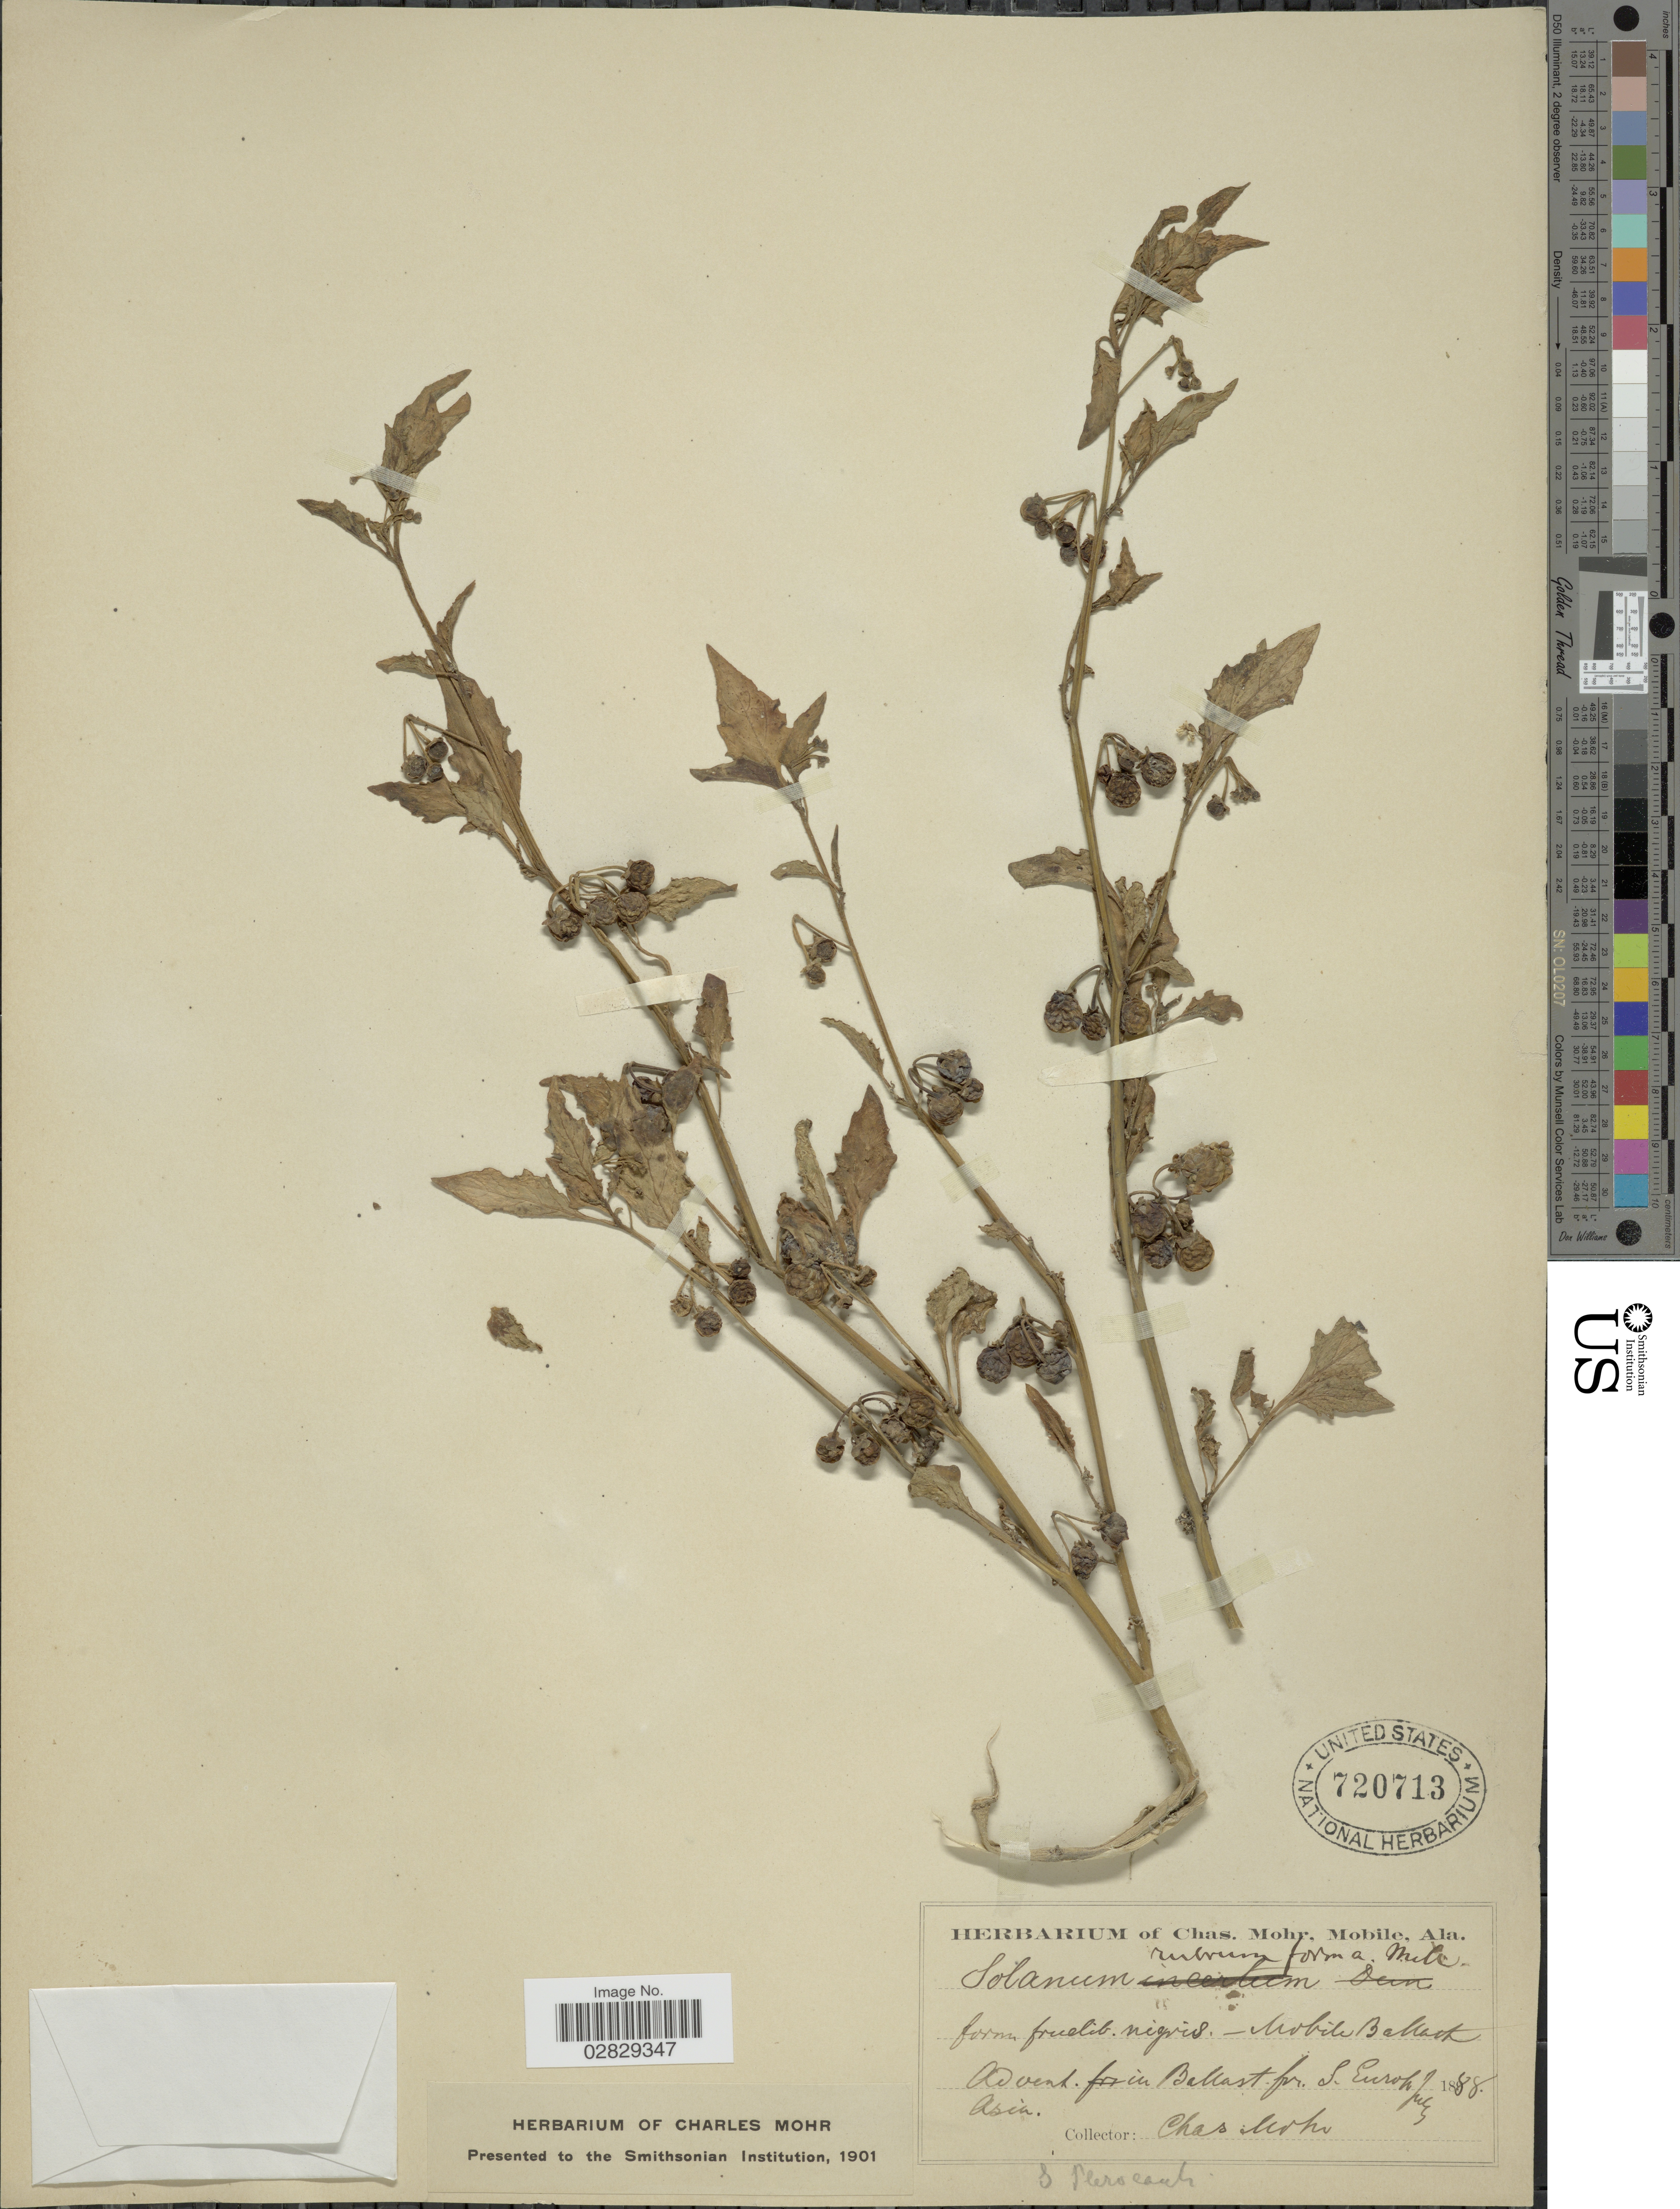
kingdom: Plantae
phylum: Tracheophyta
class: Magnoliopsida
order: Solanales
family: Solanaceae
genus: Solanum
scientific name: Solanum rubrum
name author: Mill.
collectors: Mohr, C. T. (herbarium)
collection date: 1888-07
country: United States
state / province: Alabama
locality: In Ballast for S. Europe.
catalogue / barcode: US 720713